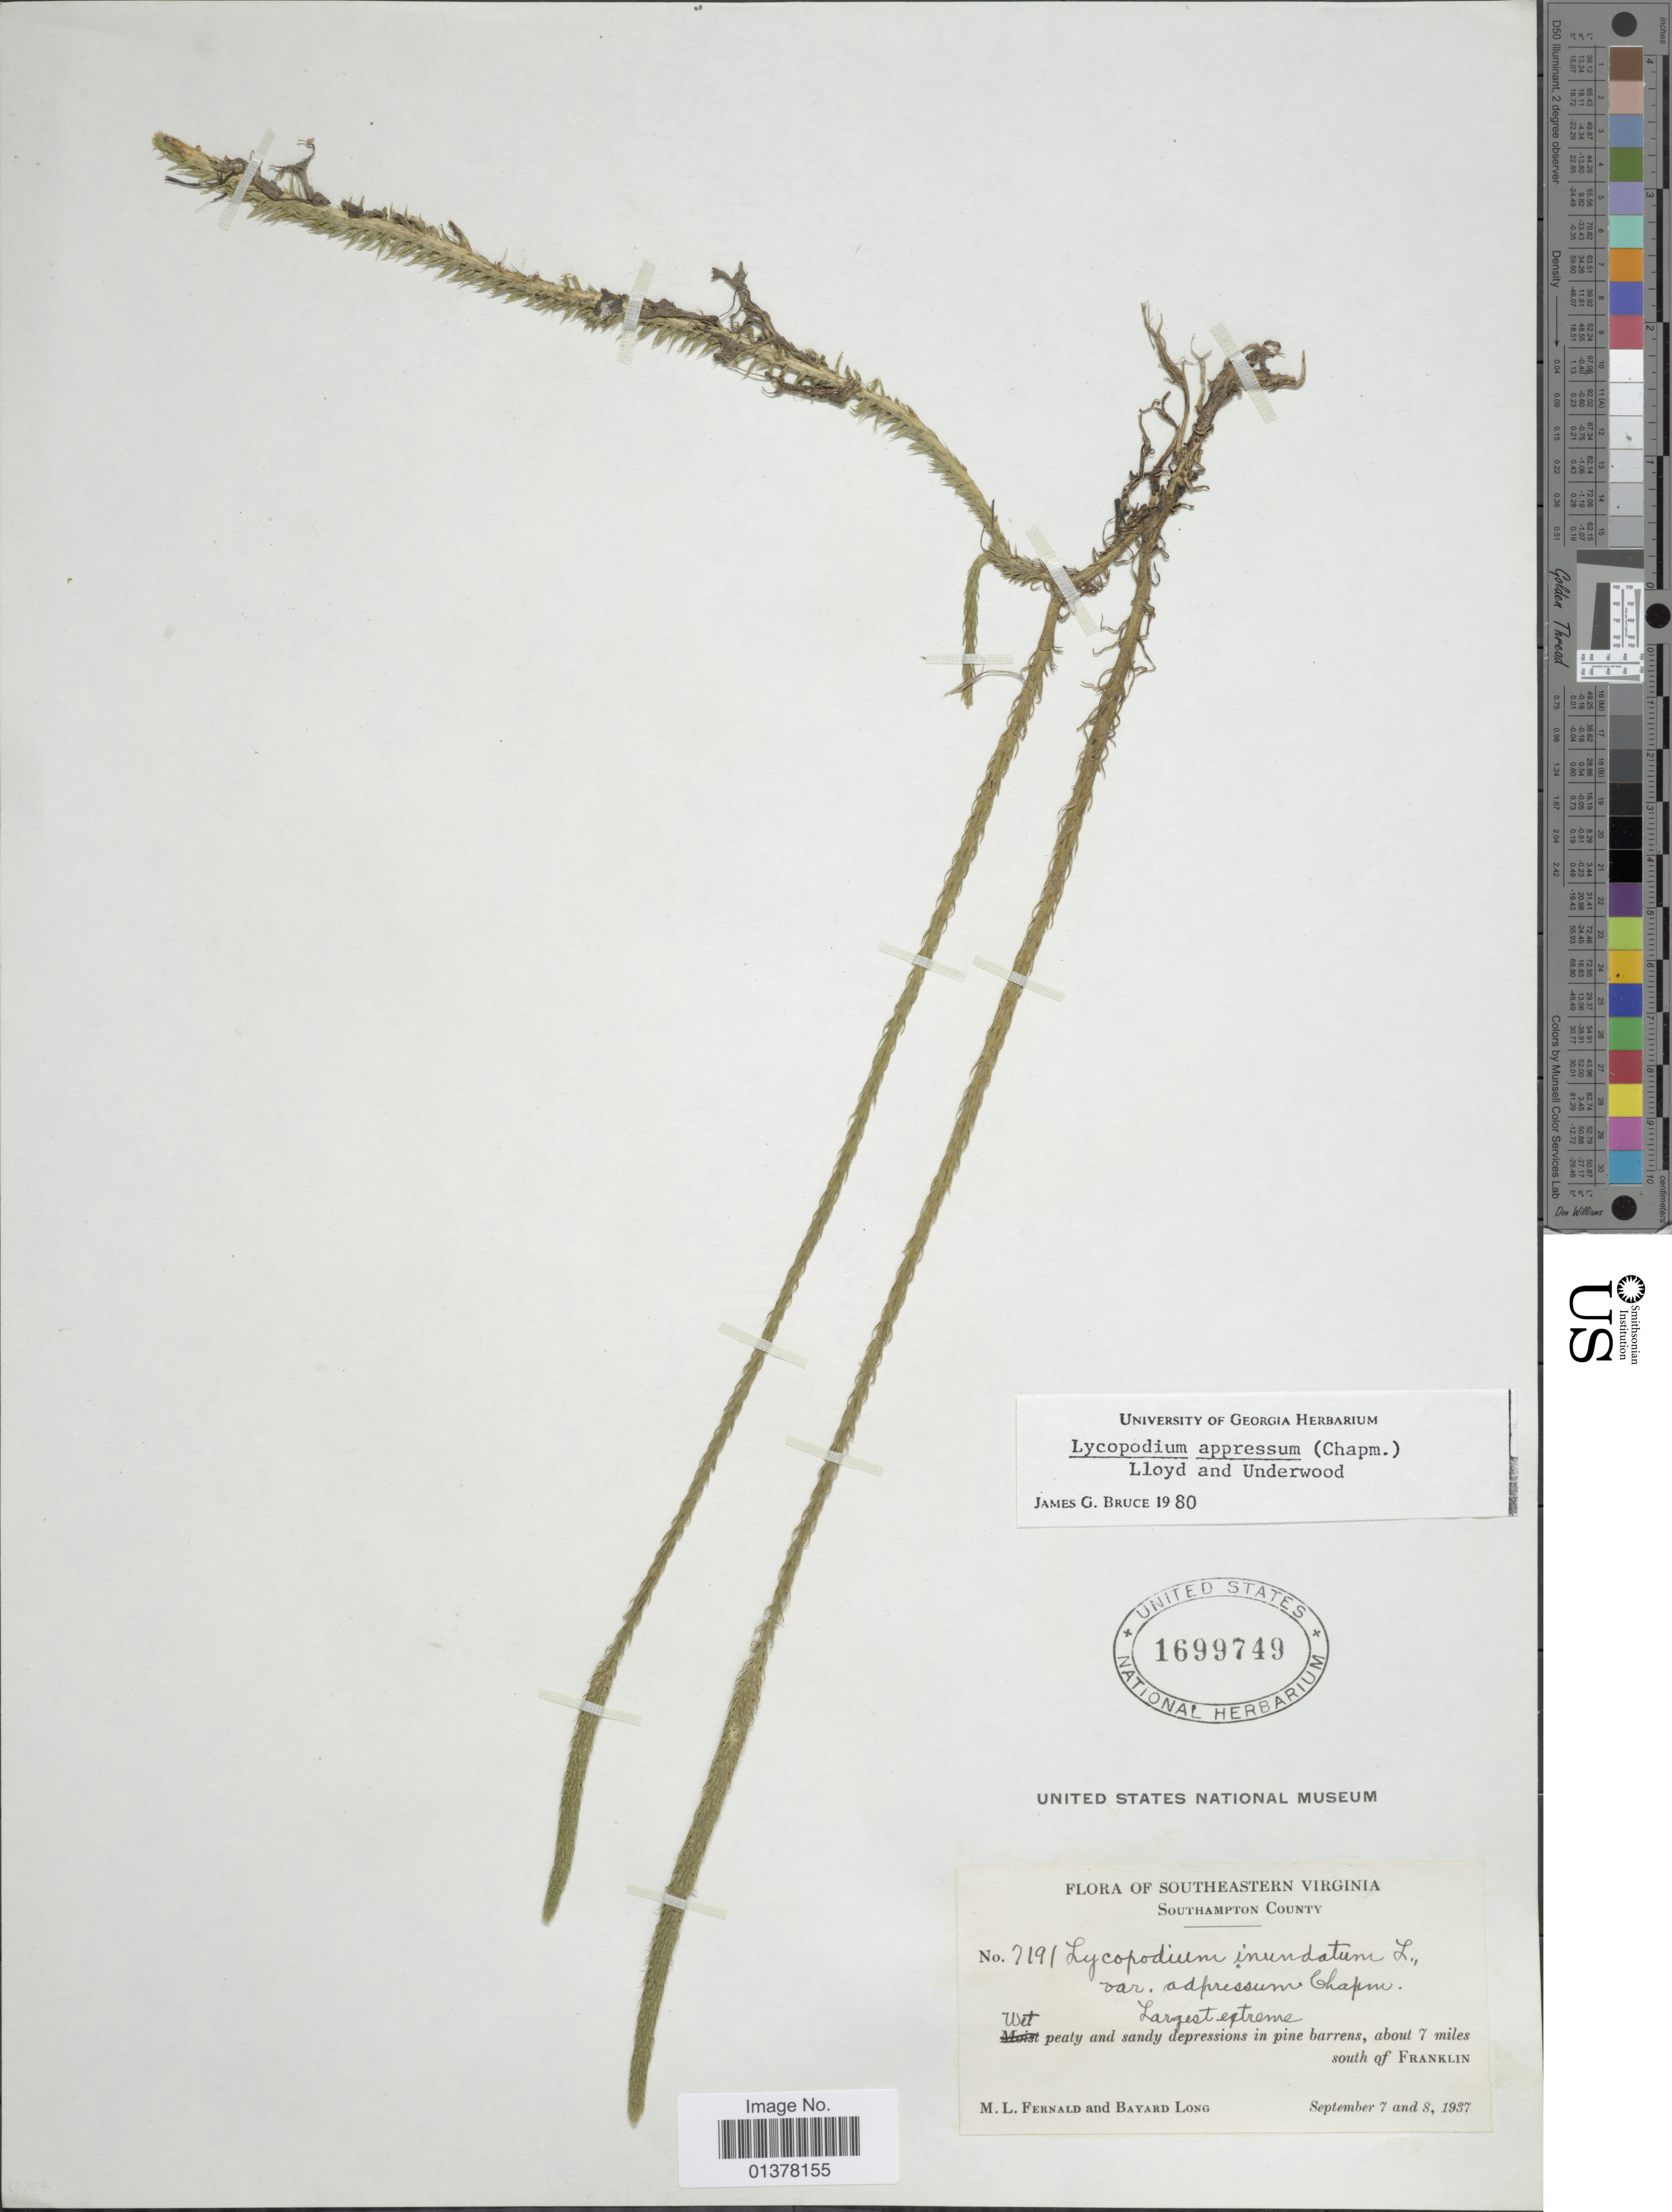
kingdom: Plantae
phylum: Tracheophyta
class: Lycopodiopsida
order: Lycopodiales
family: Lycopodiaceae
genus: Lycopodiella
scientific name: Lycopodiella appressa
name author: (Chapm.) Cranfill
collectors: M. L. Fernald & B. H. Long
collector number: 7191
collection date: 1937-09-07/1937-09-08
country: United States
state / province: Virginia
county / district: Southampton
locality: Southeastern Virginia, Southampton County, wet peaty and sandy depressions in pine barrens, about 7miles south of Franklin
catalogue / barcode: US 1699749